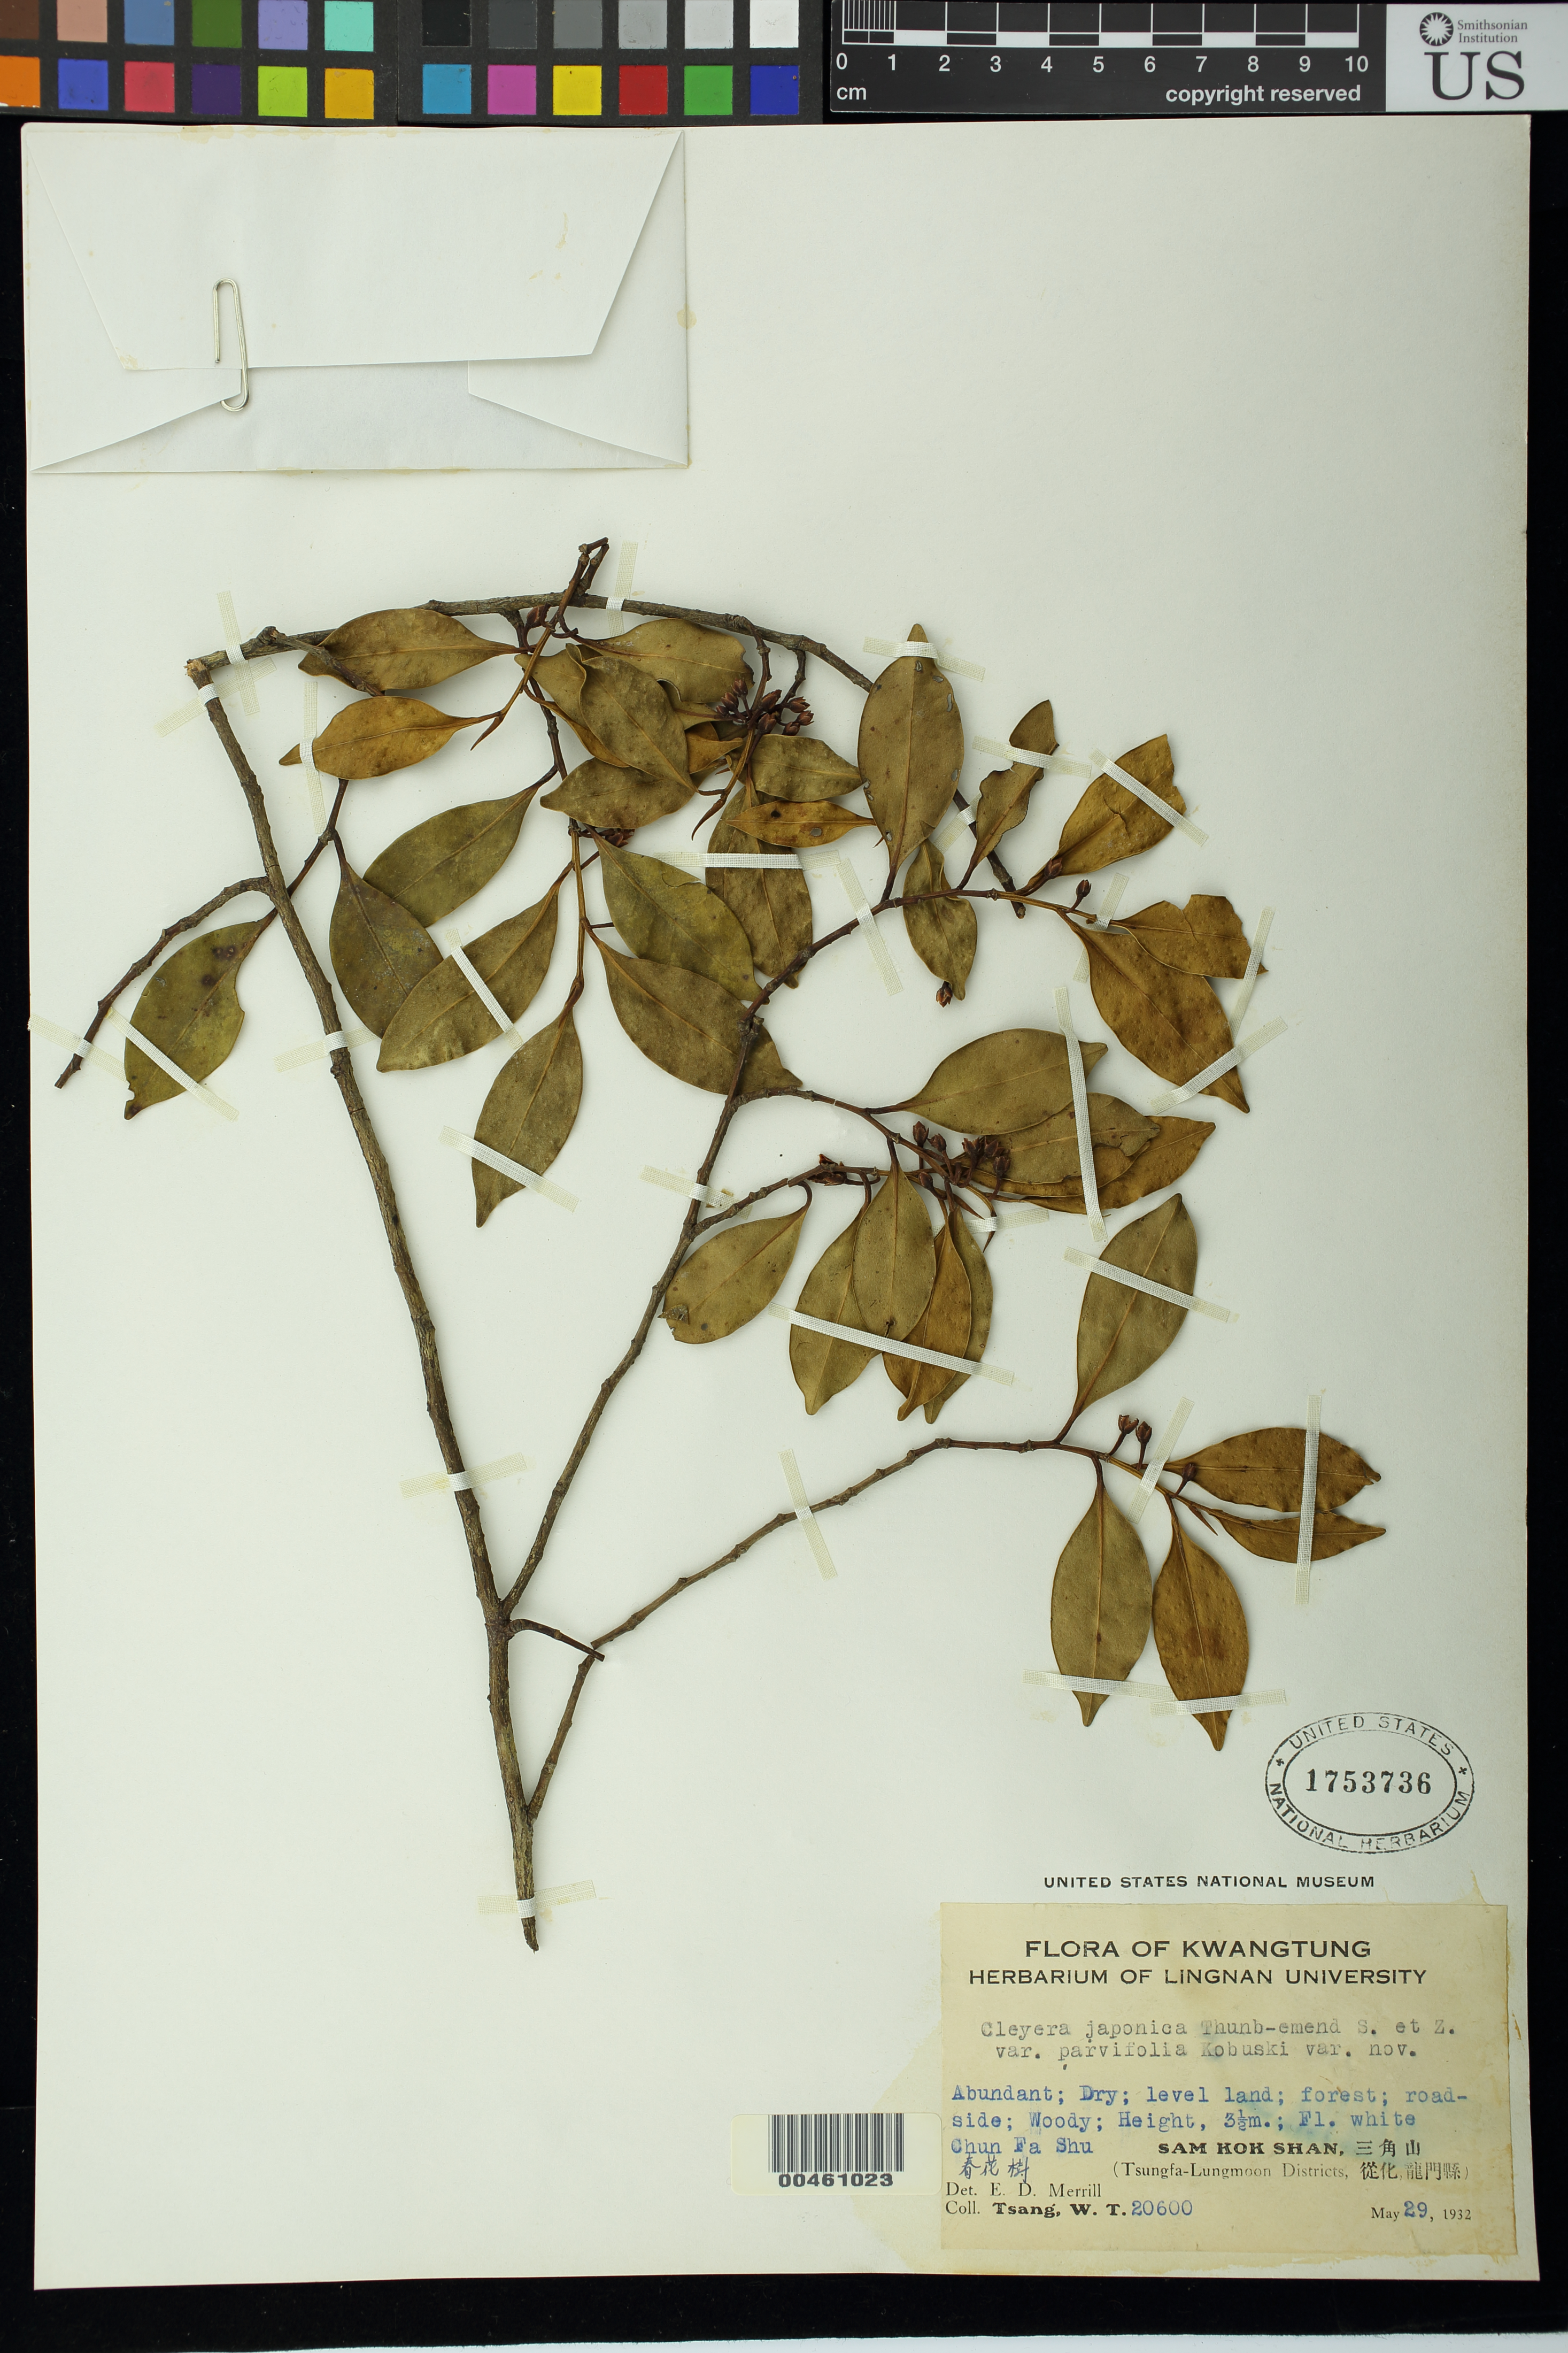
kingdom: Plantae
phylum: Tracheophyta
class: Magnoliopsida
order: Ericales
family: Pentaphylacaceae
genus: Cleyera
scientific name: Cleyera japonica var. parvifolia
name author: Kobuski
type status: Isotype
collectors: W. T. Tsang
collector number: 20600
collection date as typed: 29 May 1932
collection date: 1932-05-29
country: China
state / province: Guangdong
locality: Sam Kok Shan, Tsungfa-Lungmoon (Conghua-Longmen) District (?)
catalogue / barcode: US 1753736